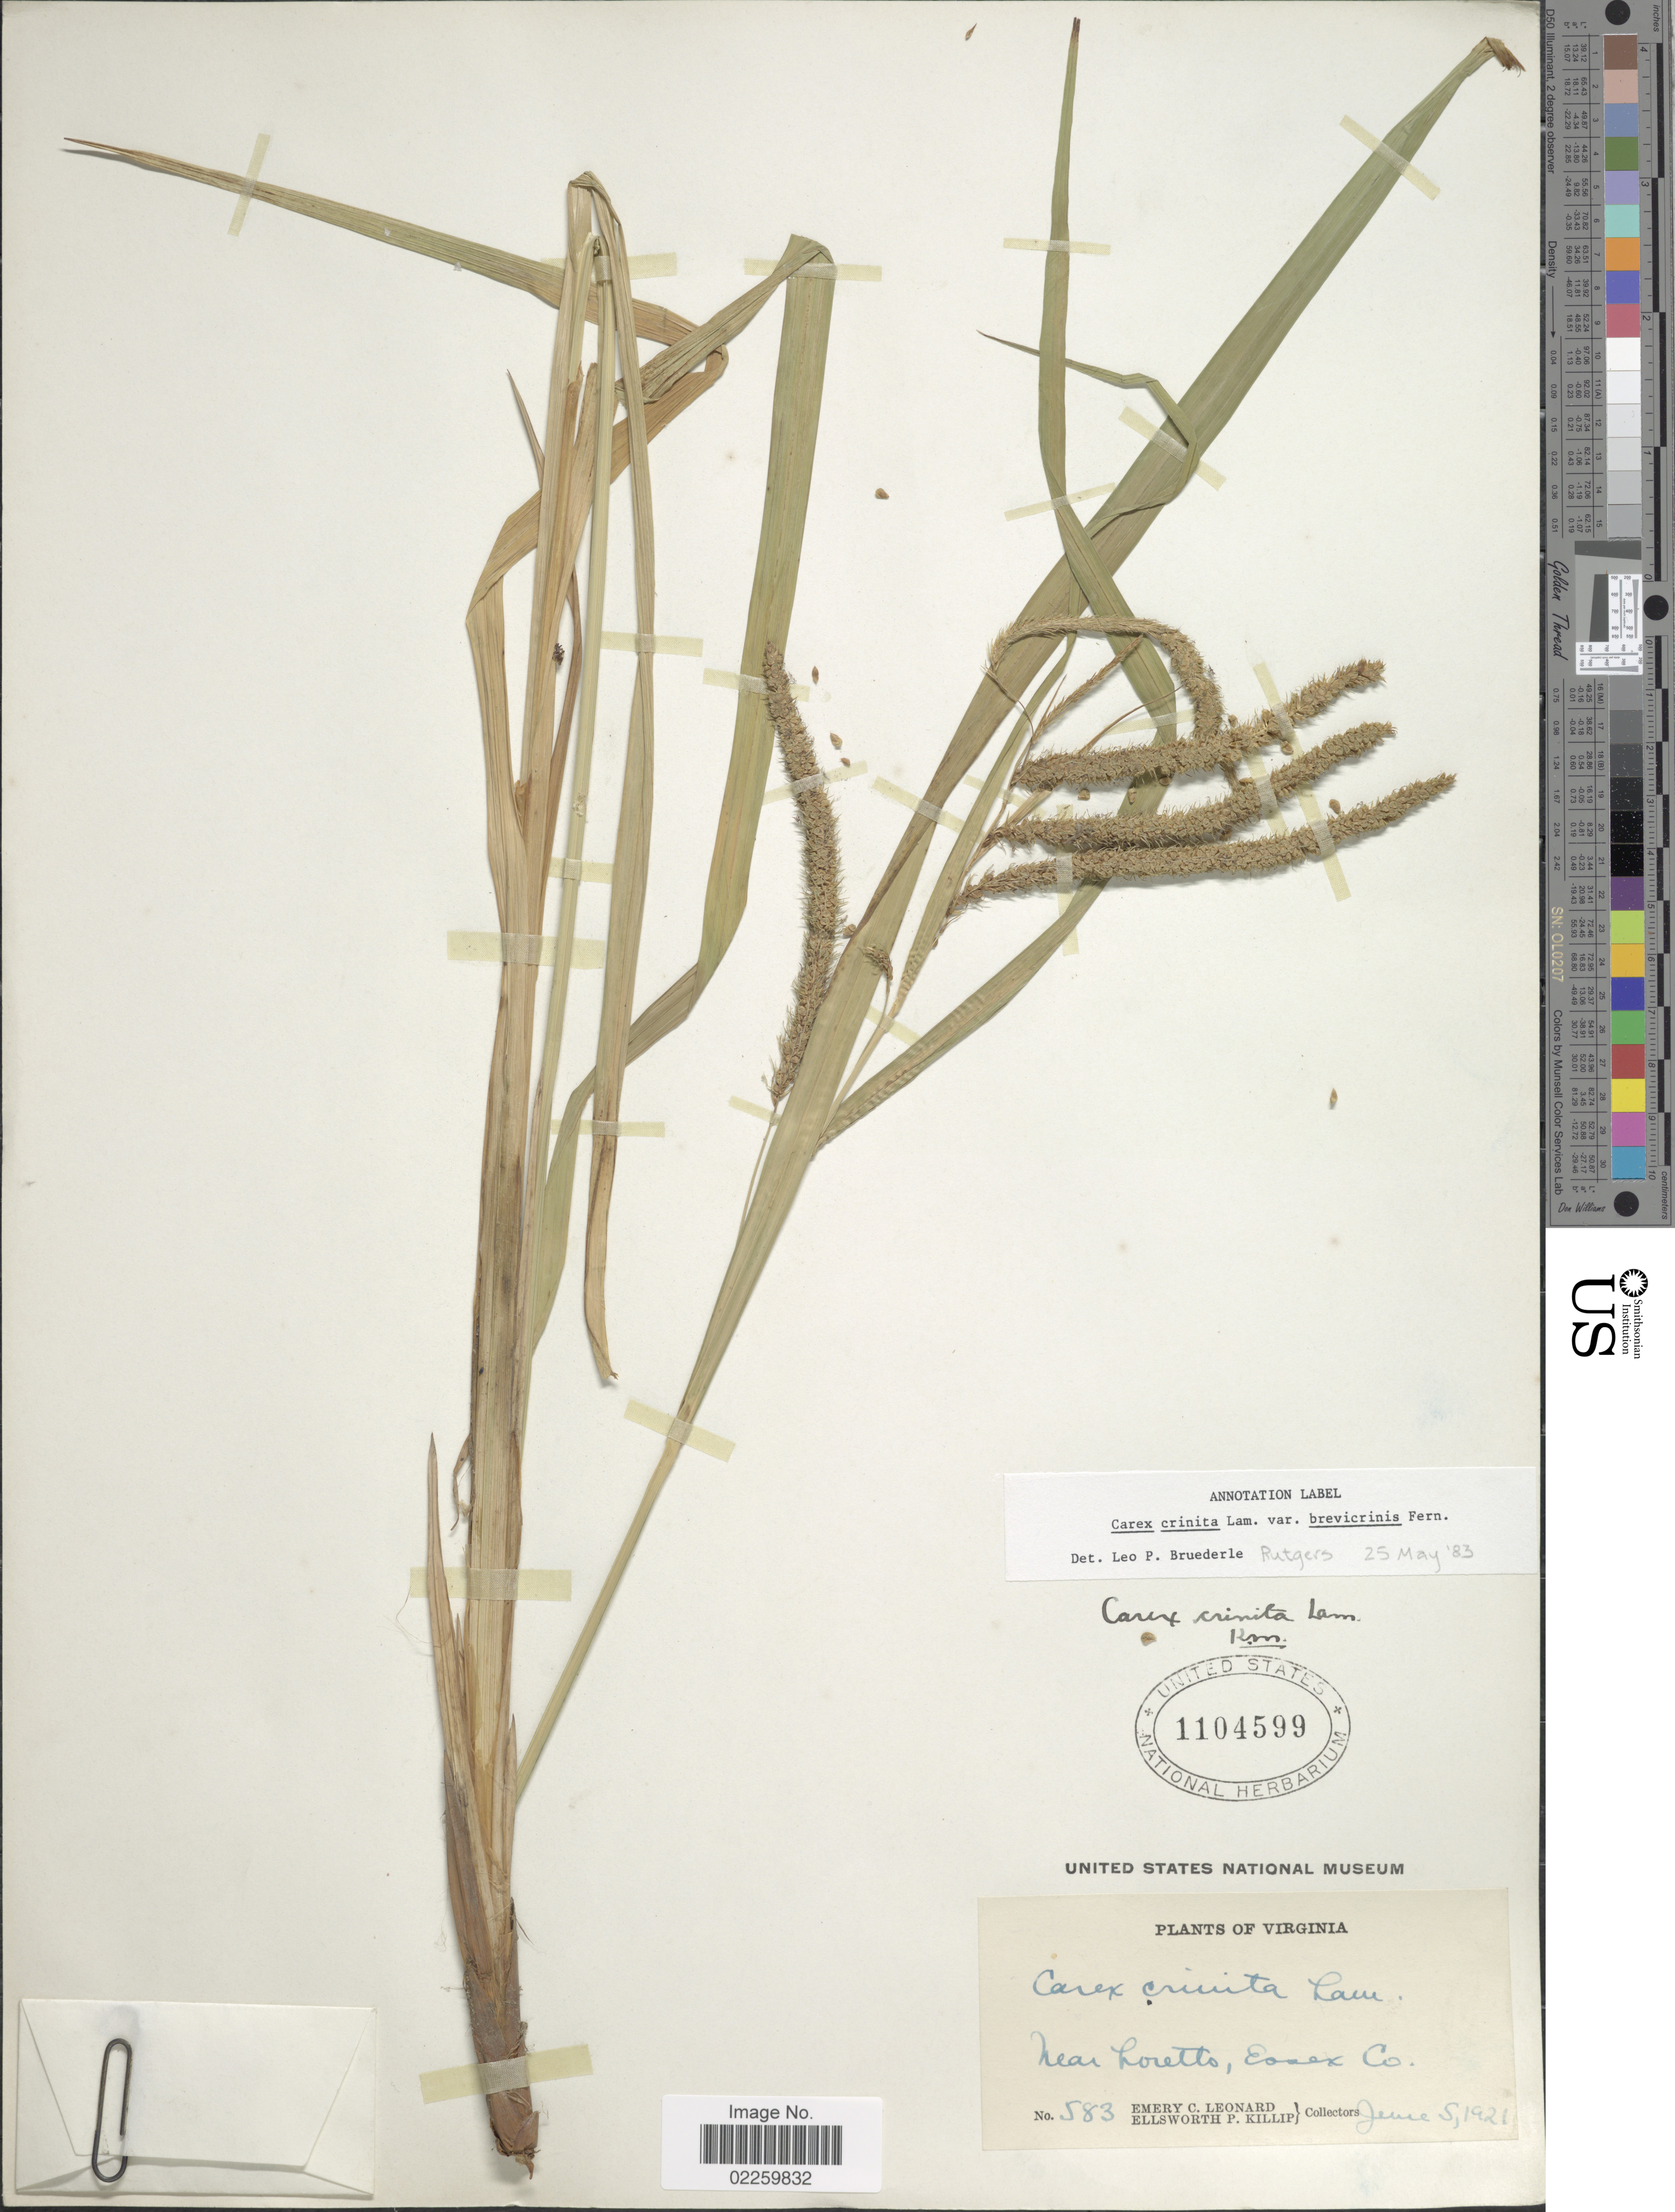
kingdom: Plantae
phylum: Tracheophyta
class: Liliopsida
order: Poales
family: Cyperaceae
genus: Carex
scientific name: Carex crinita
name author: Lam.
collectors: E. C. Leonard & E. P. Killip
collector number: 583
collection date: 1921-06-05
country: United States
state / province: Virginia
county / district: Essex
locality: Near Loretto, Essex Co.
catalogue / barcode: US 1104599